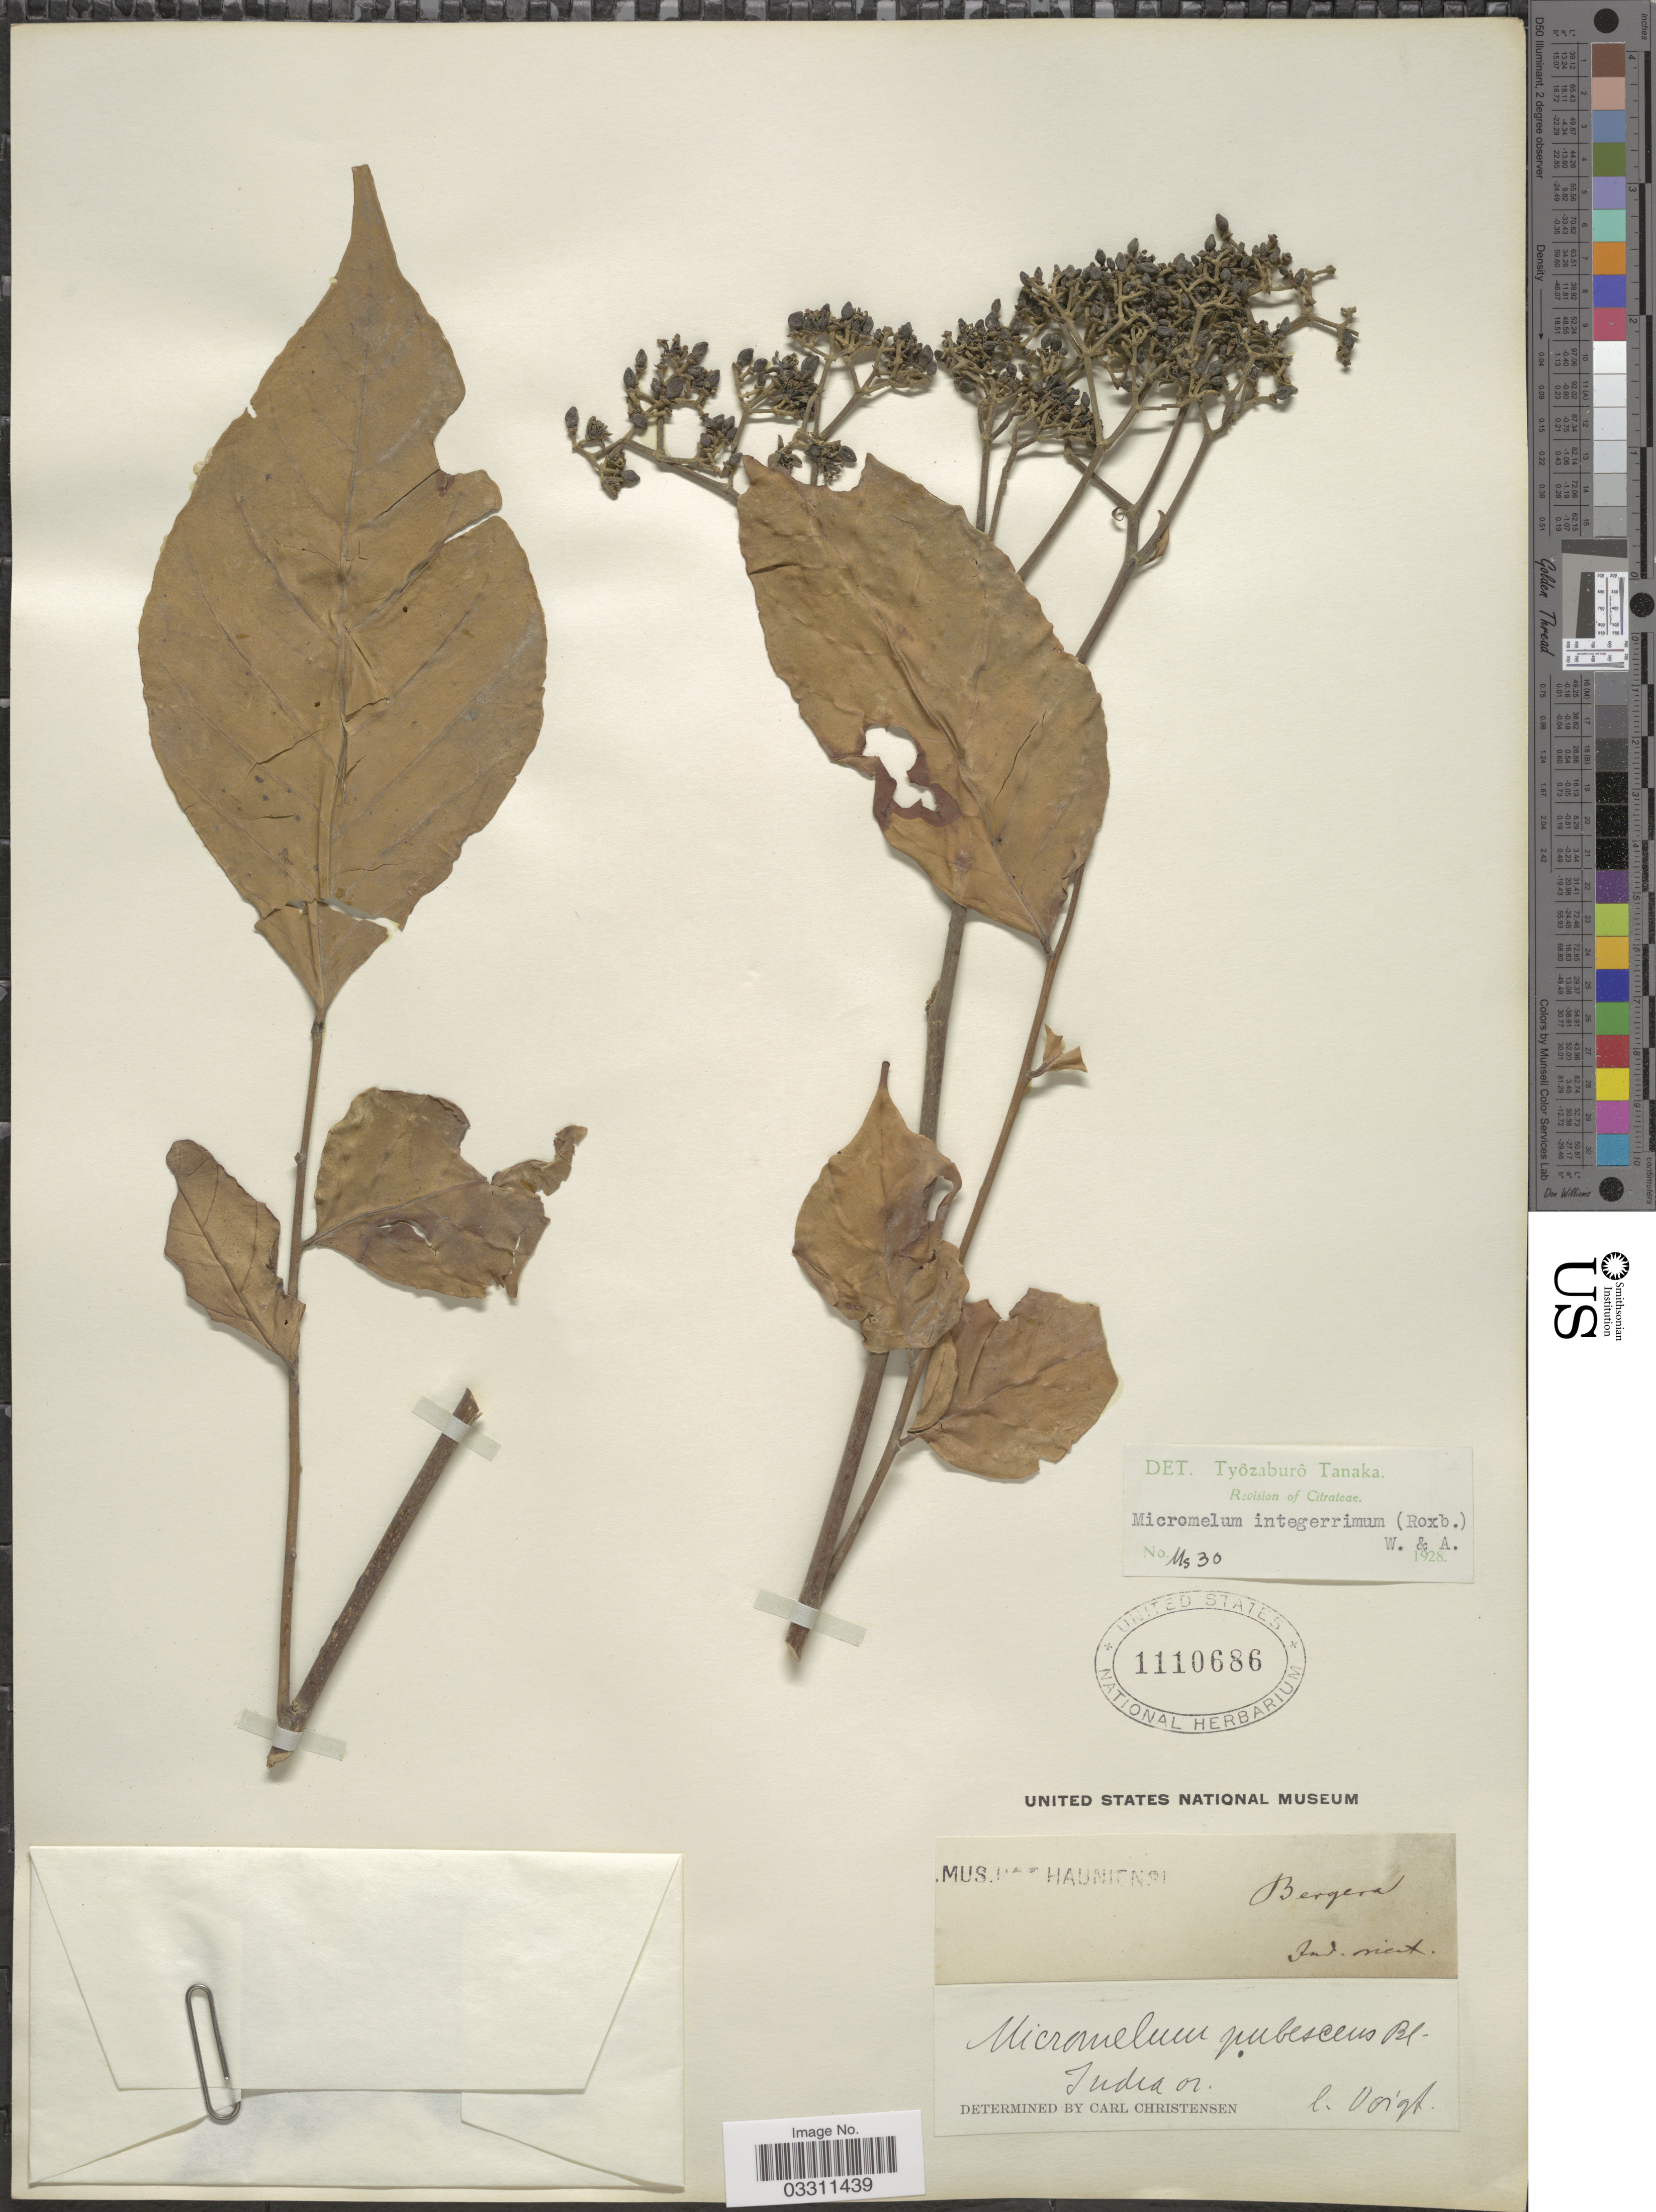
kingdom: Plantae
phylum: Tracheophyta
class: Magnoliopsida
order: Sapindales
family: Rutaceae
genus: Micromelum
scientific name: Micromelum pubescens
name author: Blume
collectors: ex Museum Botanicum Hauniense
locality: Bergera [interpreted], Ind. orient.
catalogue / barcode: US 1110686